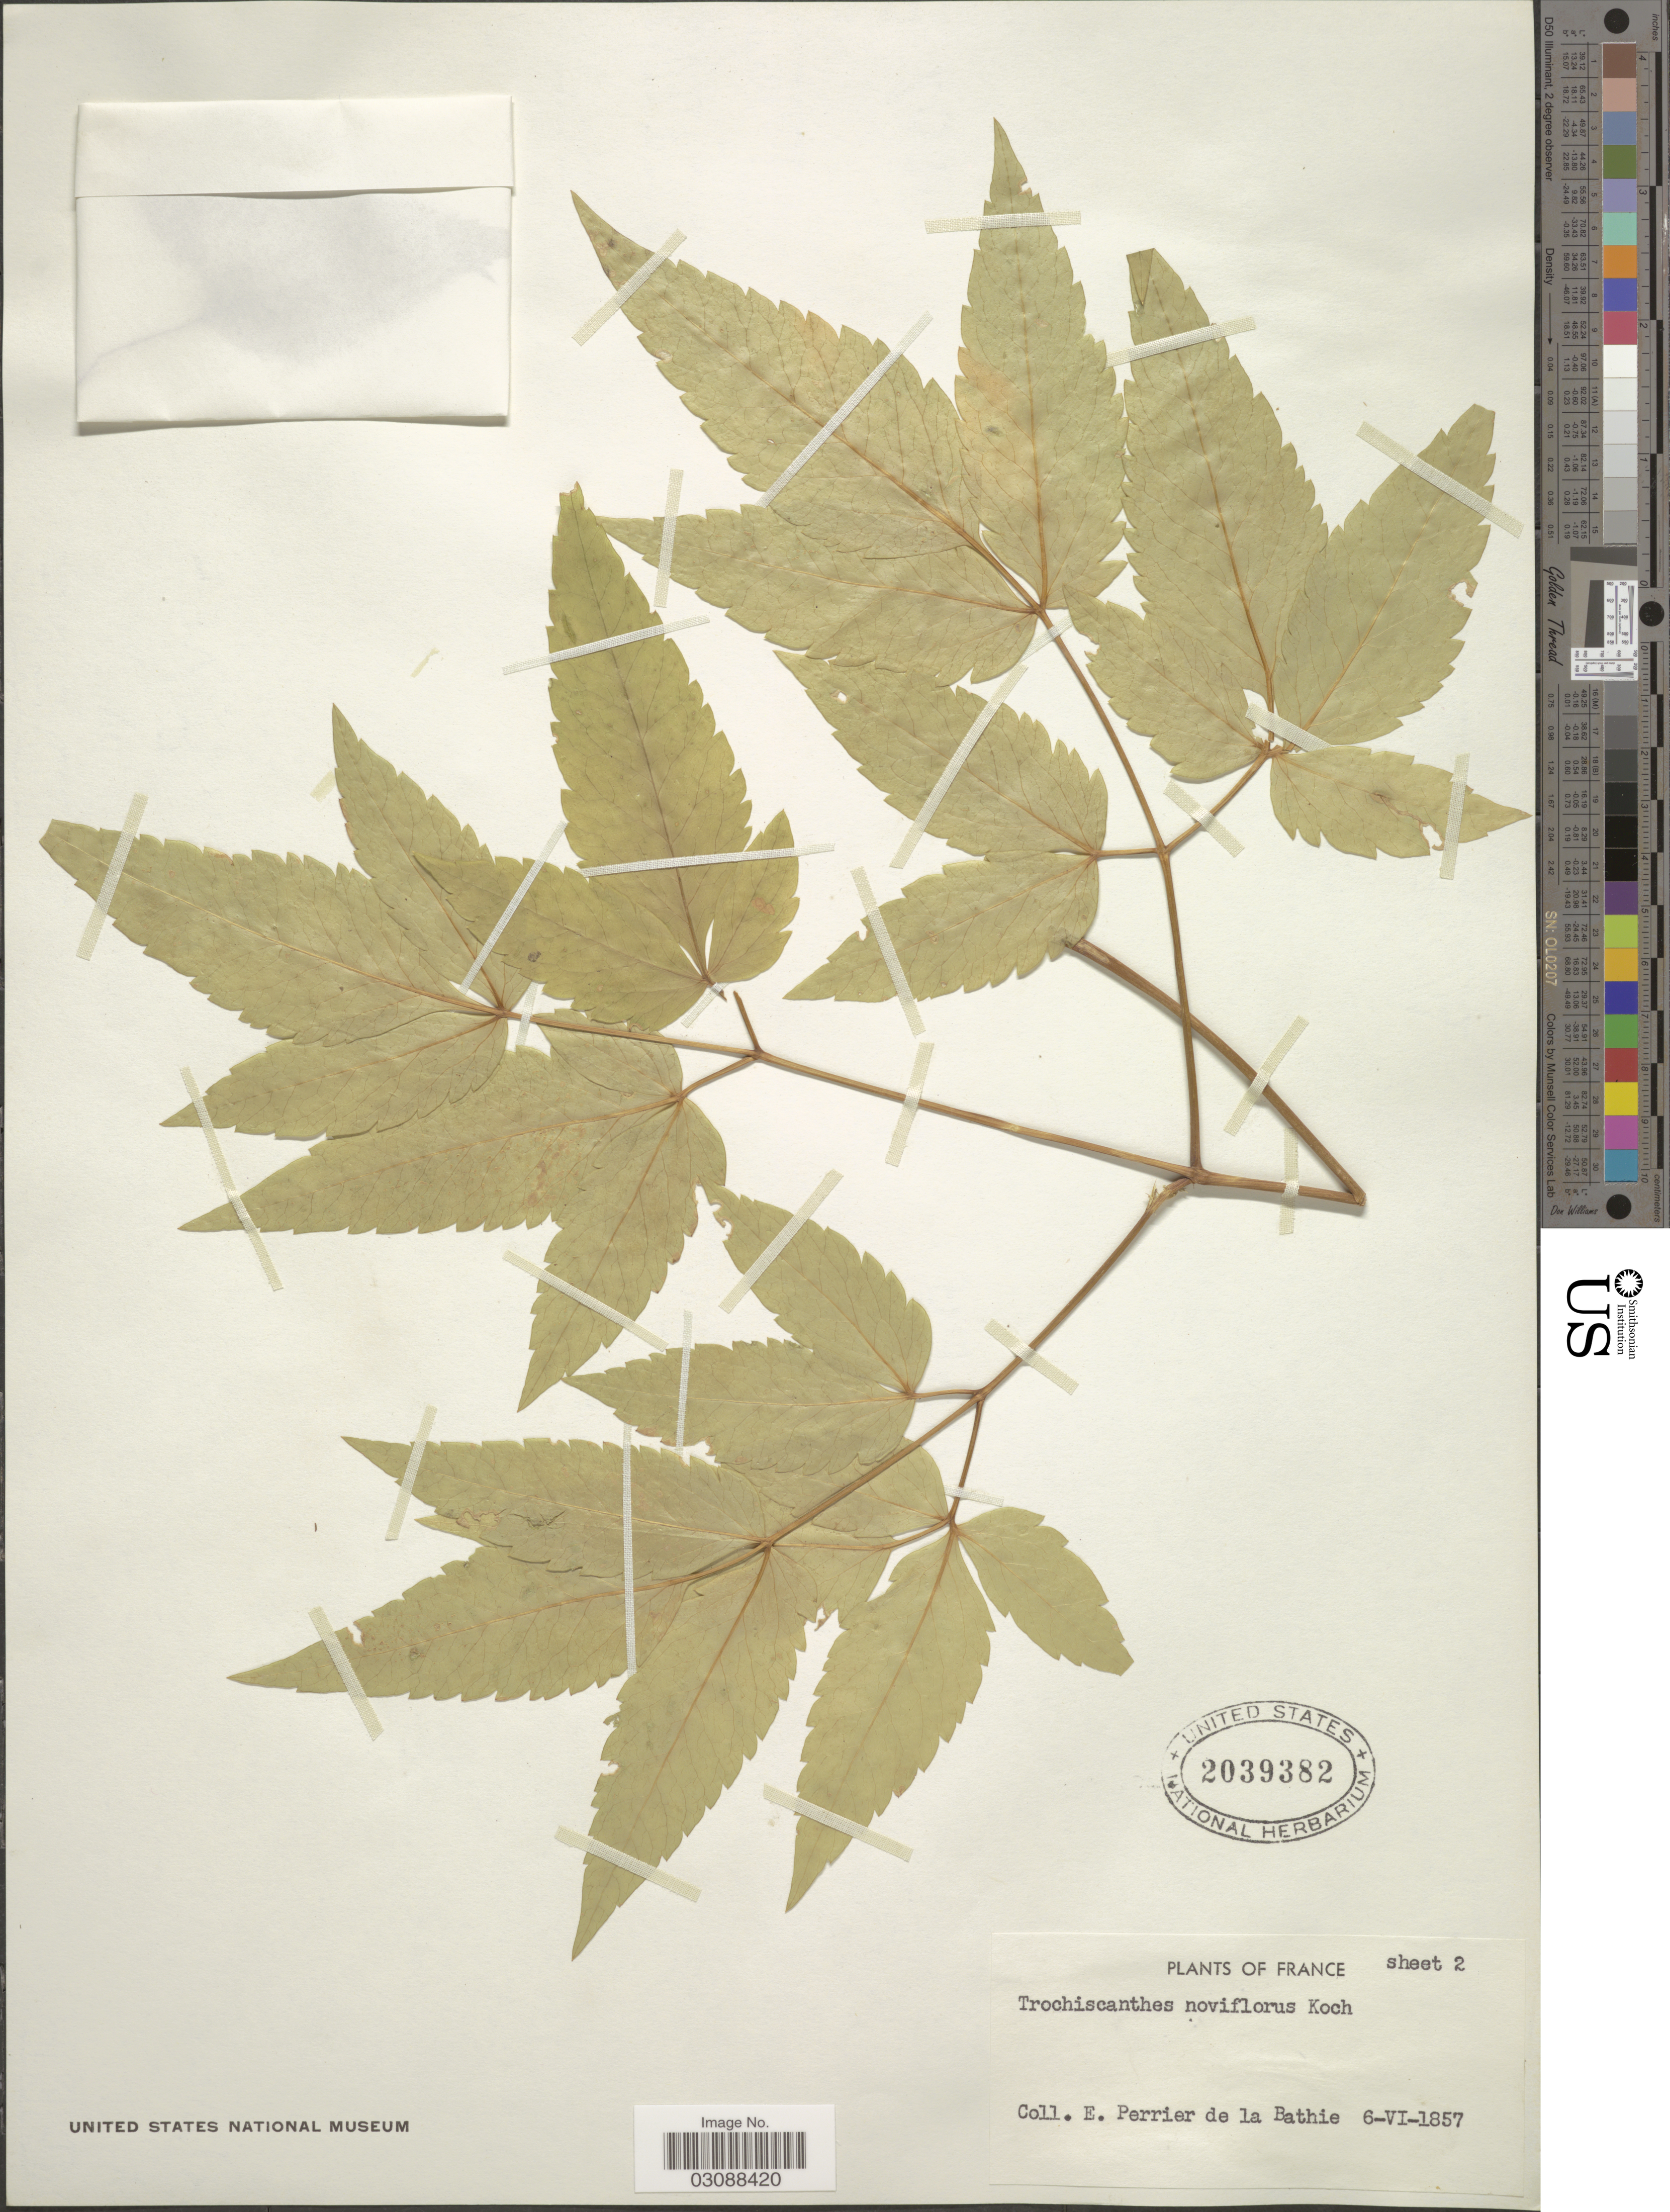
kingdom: Plantae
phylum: Tracheophyta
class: Magnoliopsida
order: Apiales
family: Apiaceae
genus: Trochiscanthes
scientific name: Trochiscanthes nodiflorus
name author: (All.) W.D.J. Koch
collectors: E. Perrier de la Bâthie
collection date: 1857-06-06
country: France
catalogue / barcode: US 2039382